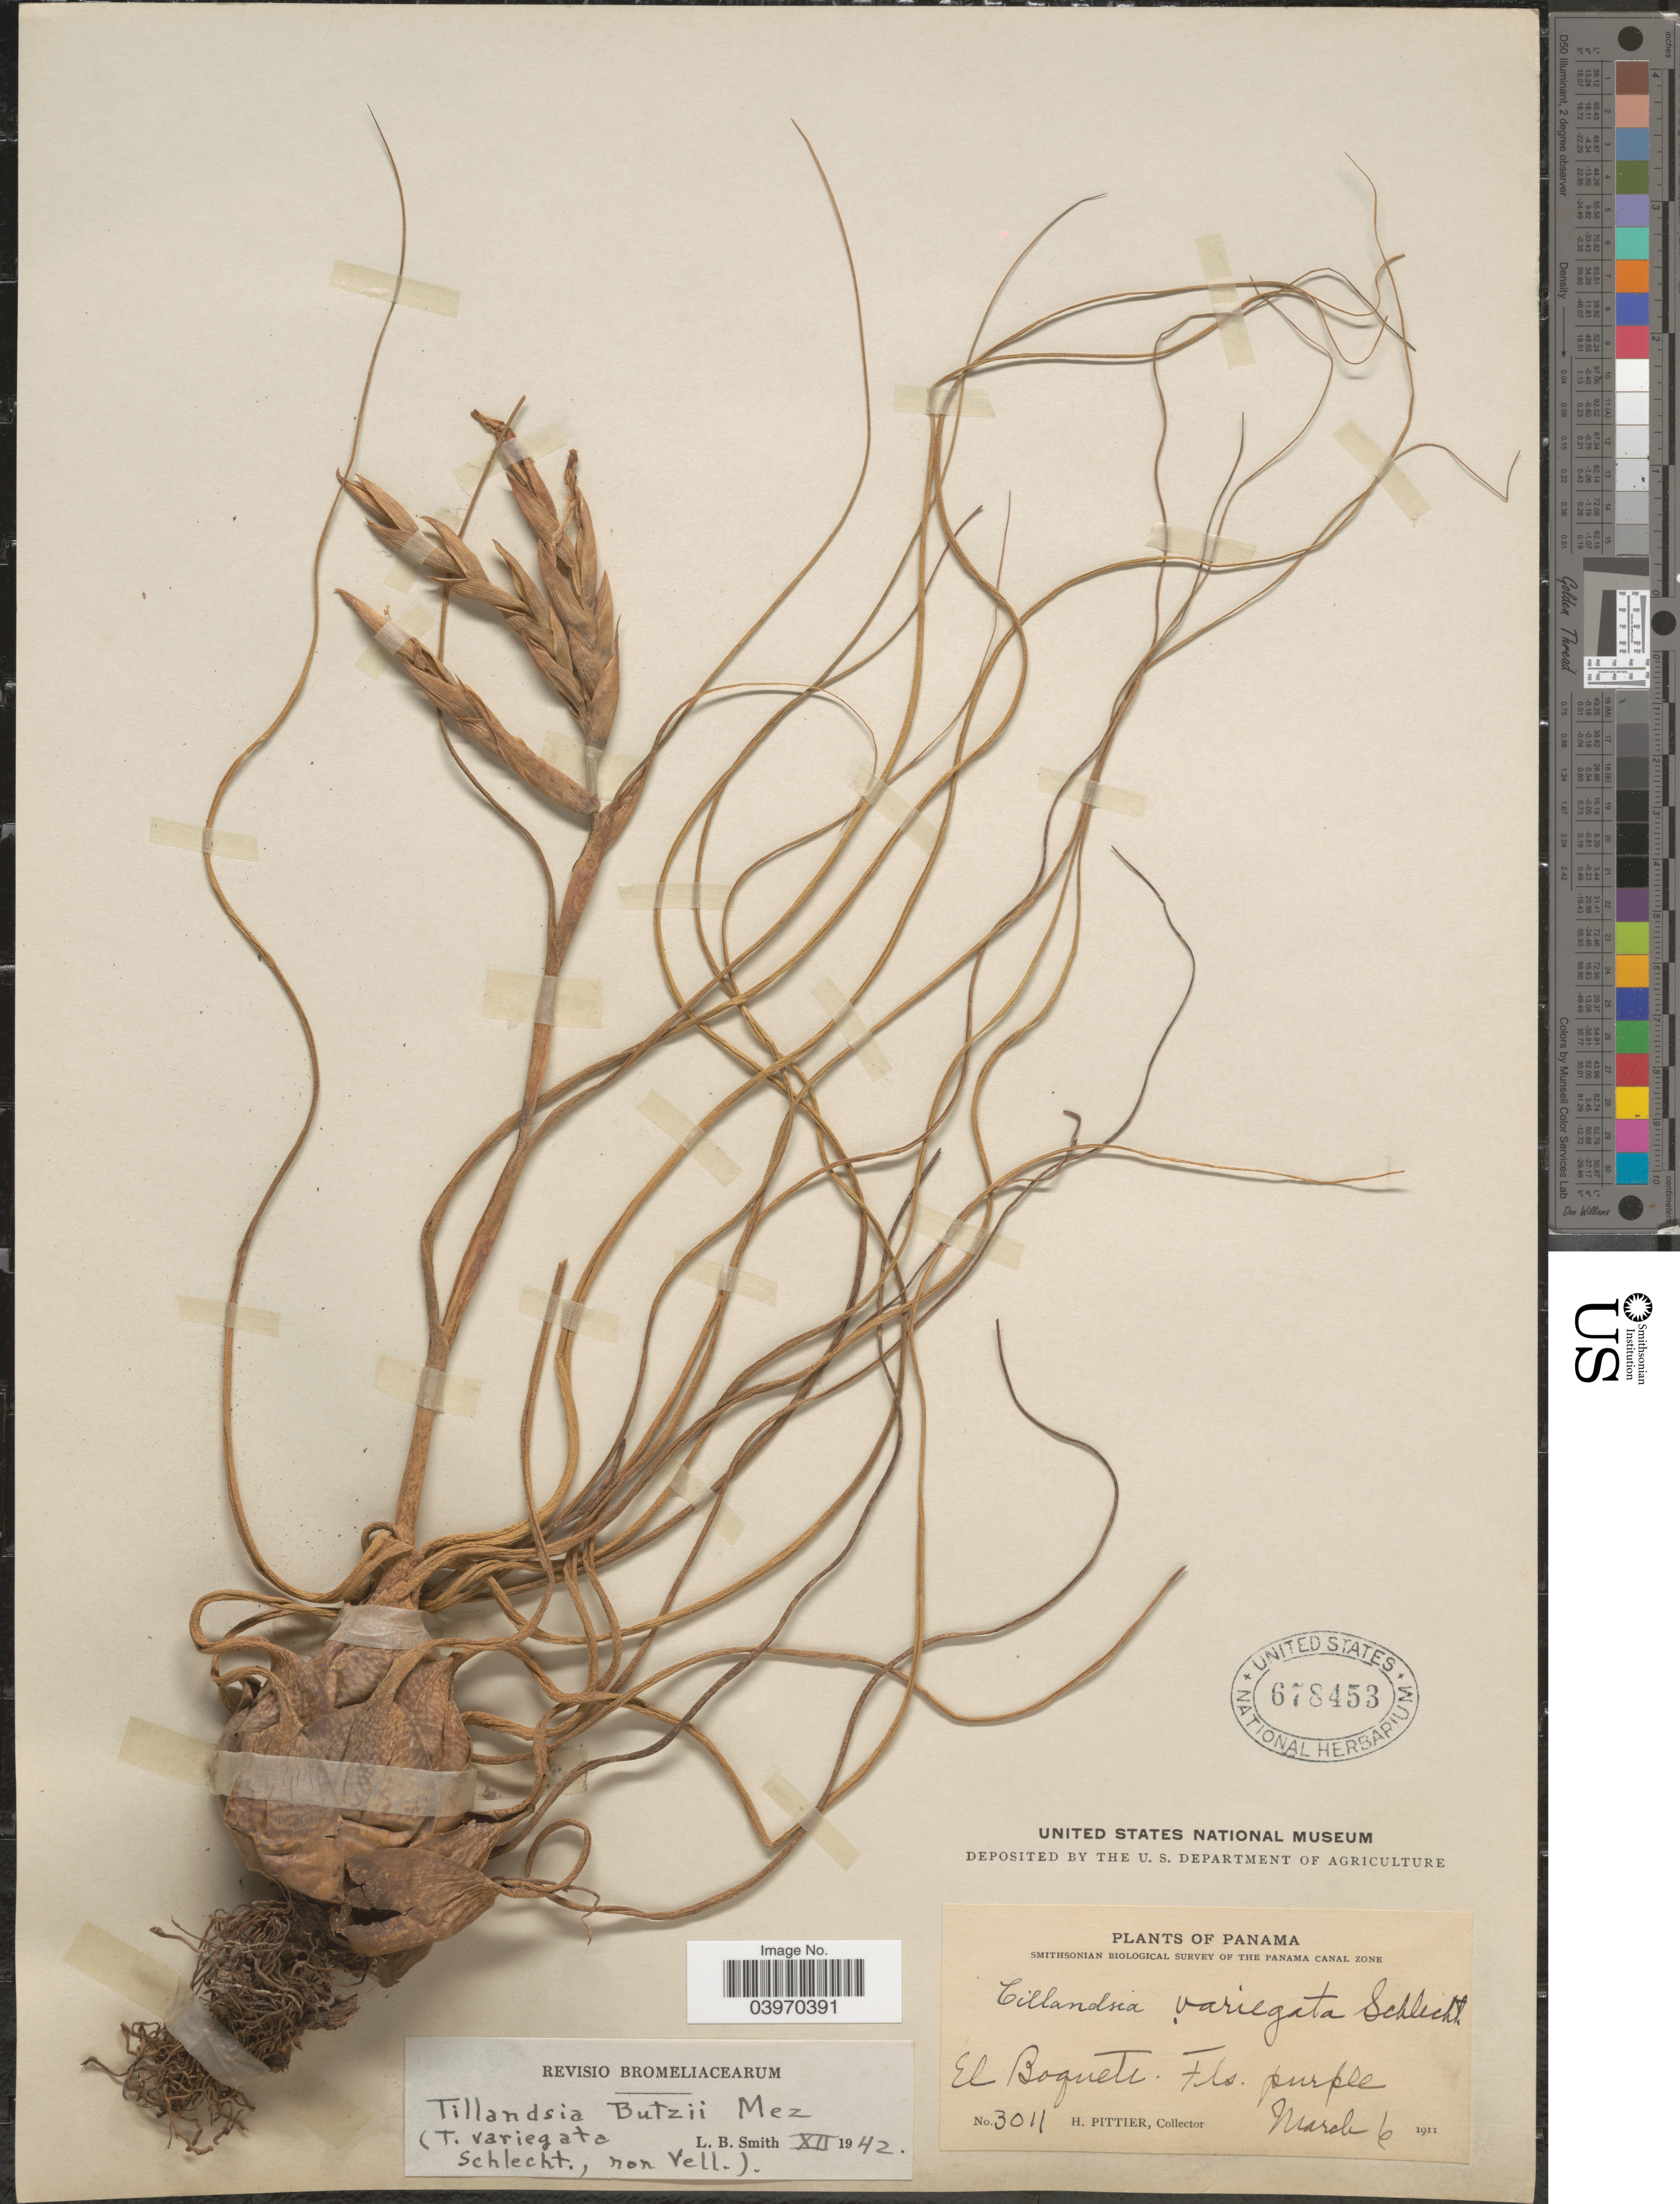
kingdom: Plantae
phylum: Tracheophyta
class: Liliopsida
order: Poales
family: Bromeliaceae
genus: Tillandsia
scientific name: Tillandsia butzii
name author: Mez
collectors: H. F. Pittier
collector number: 3011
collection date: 1911-03-06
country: Panama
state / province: Colón / Panamá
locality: El Boquete.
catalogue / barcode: US 678453